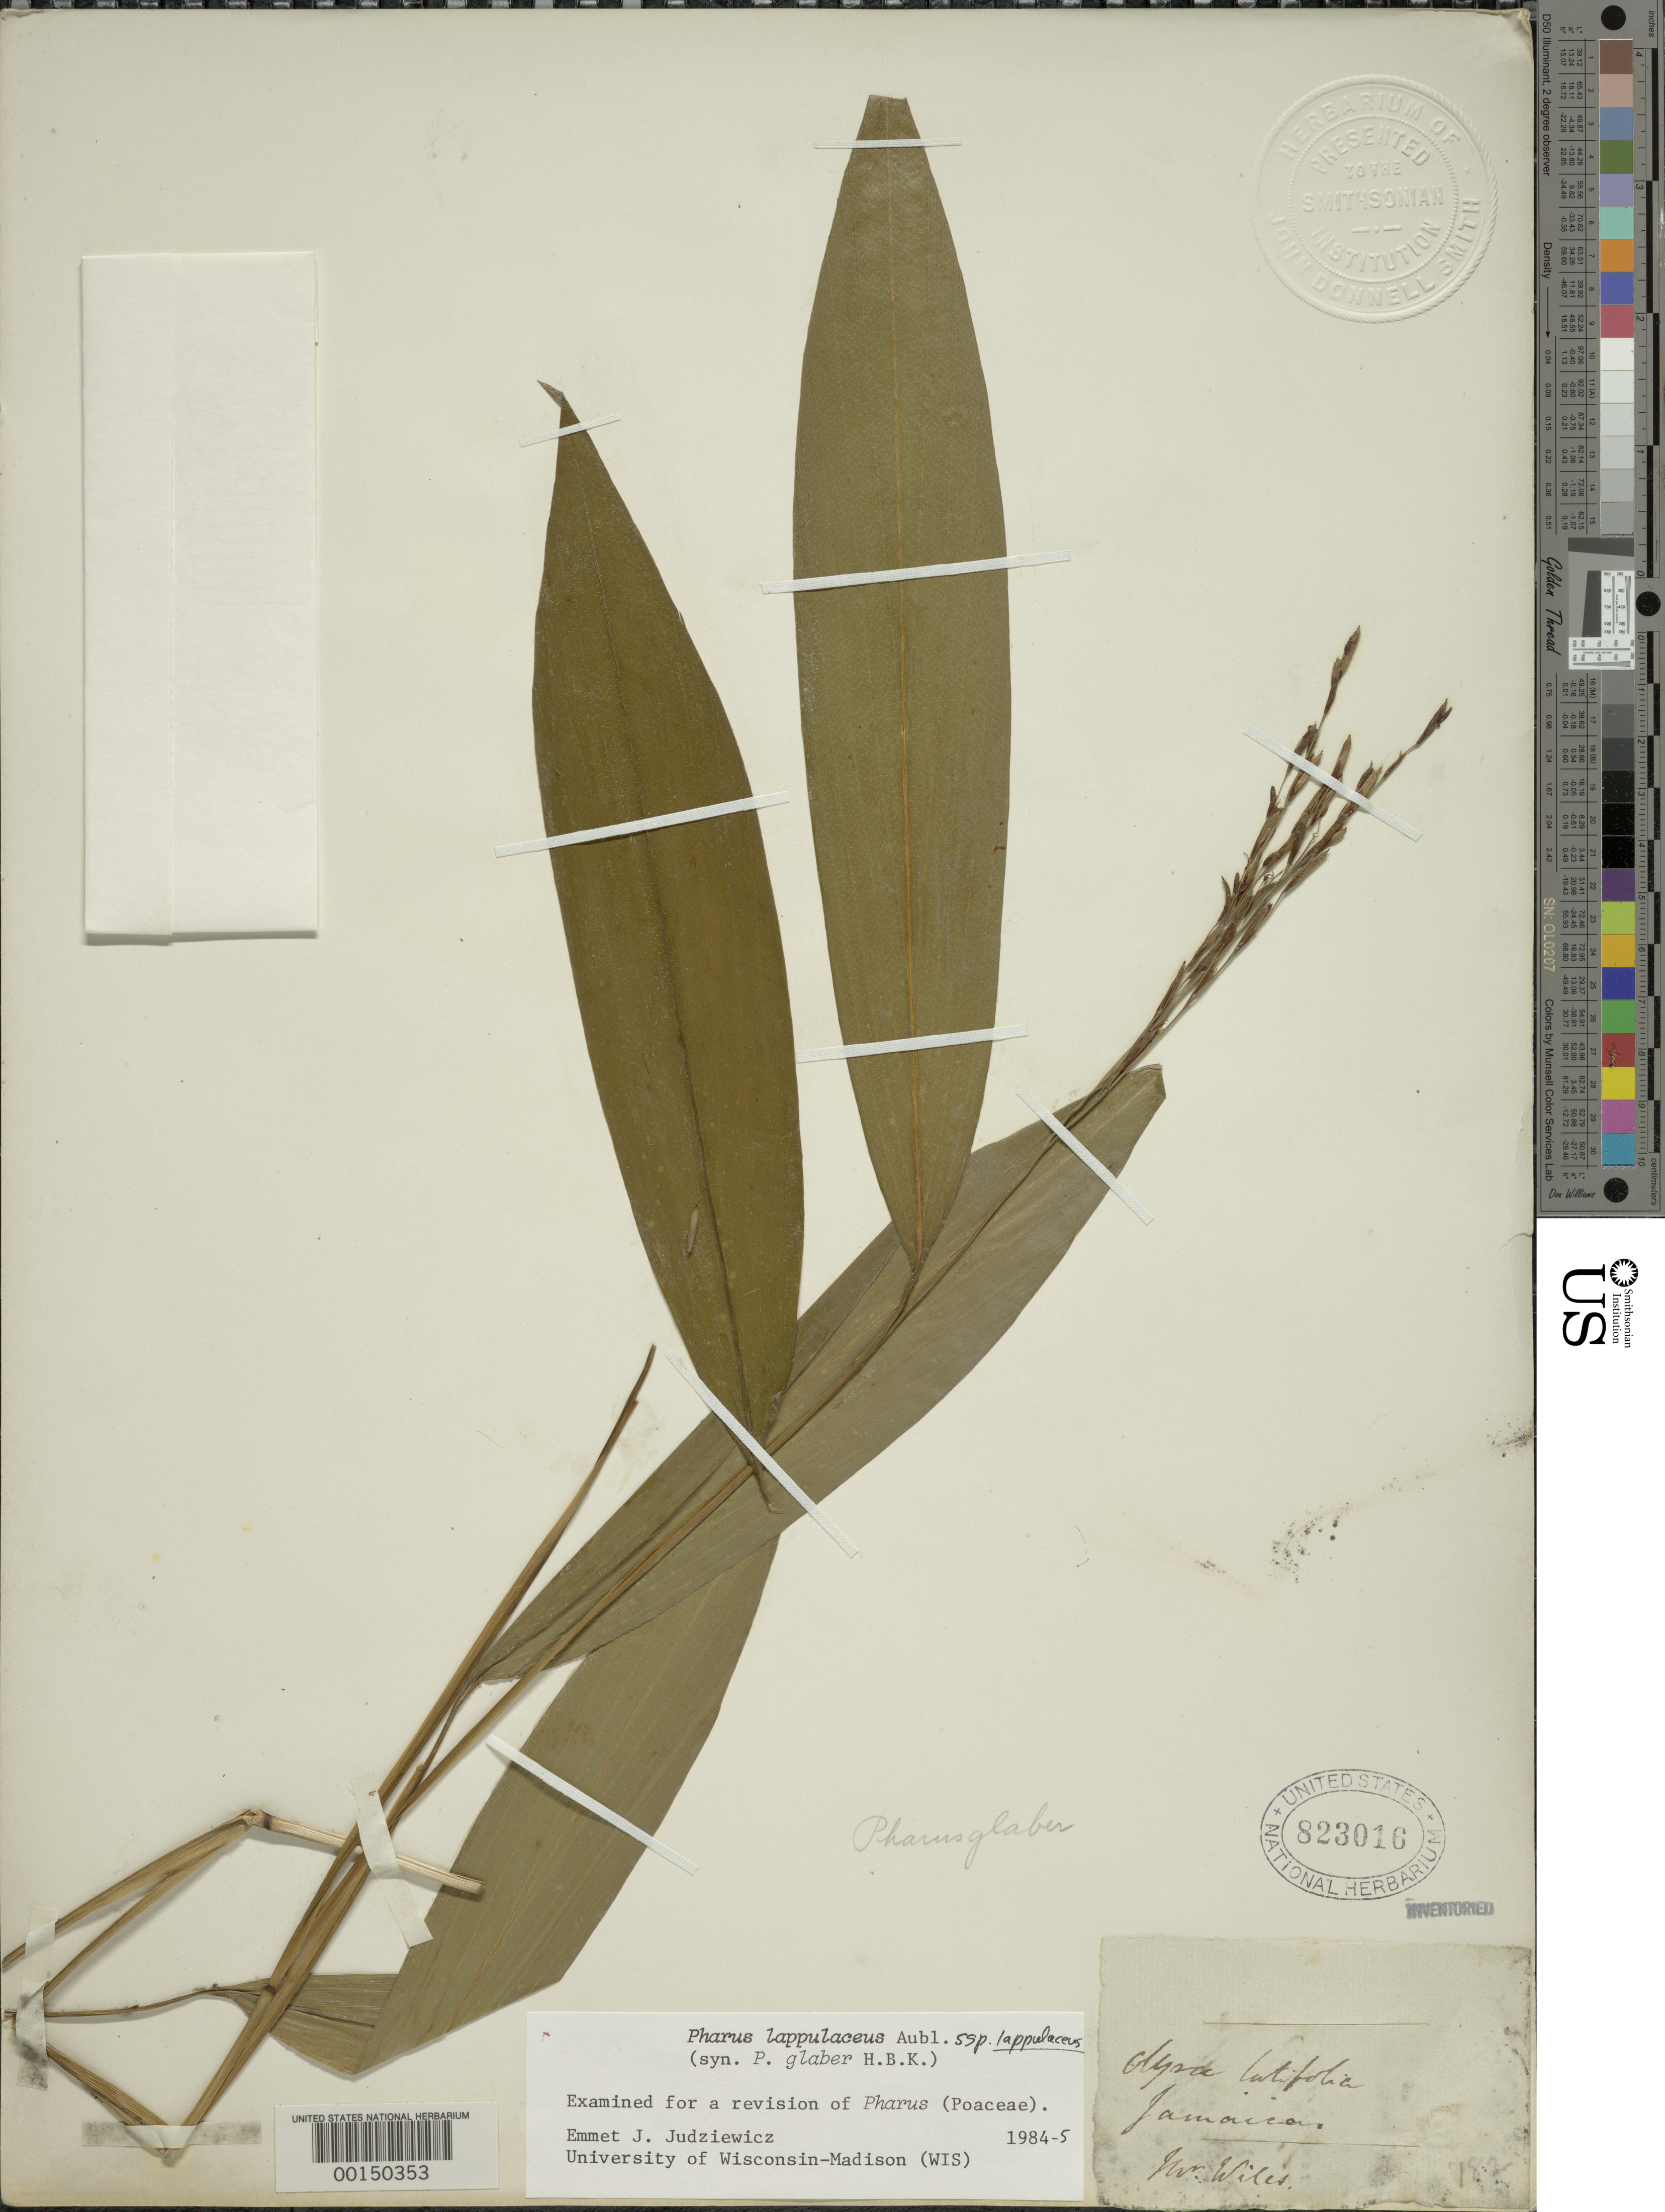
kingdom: Plantae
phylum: Tracheophyta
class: Liliopsida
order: Poales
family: Poaceae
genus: Pharus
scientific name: Pharus lappulaceus subsp. lappulaceus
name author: Aubl.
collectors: -. Wiles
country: Jamaica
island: Greater Antilles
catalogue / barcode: US 823016